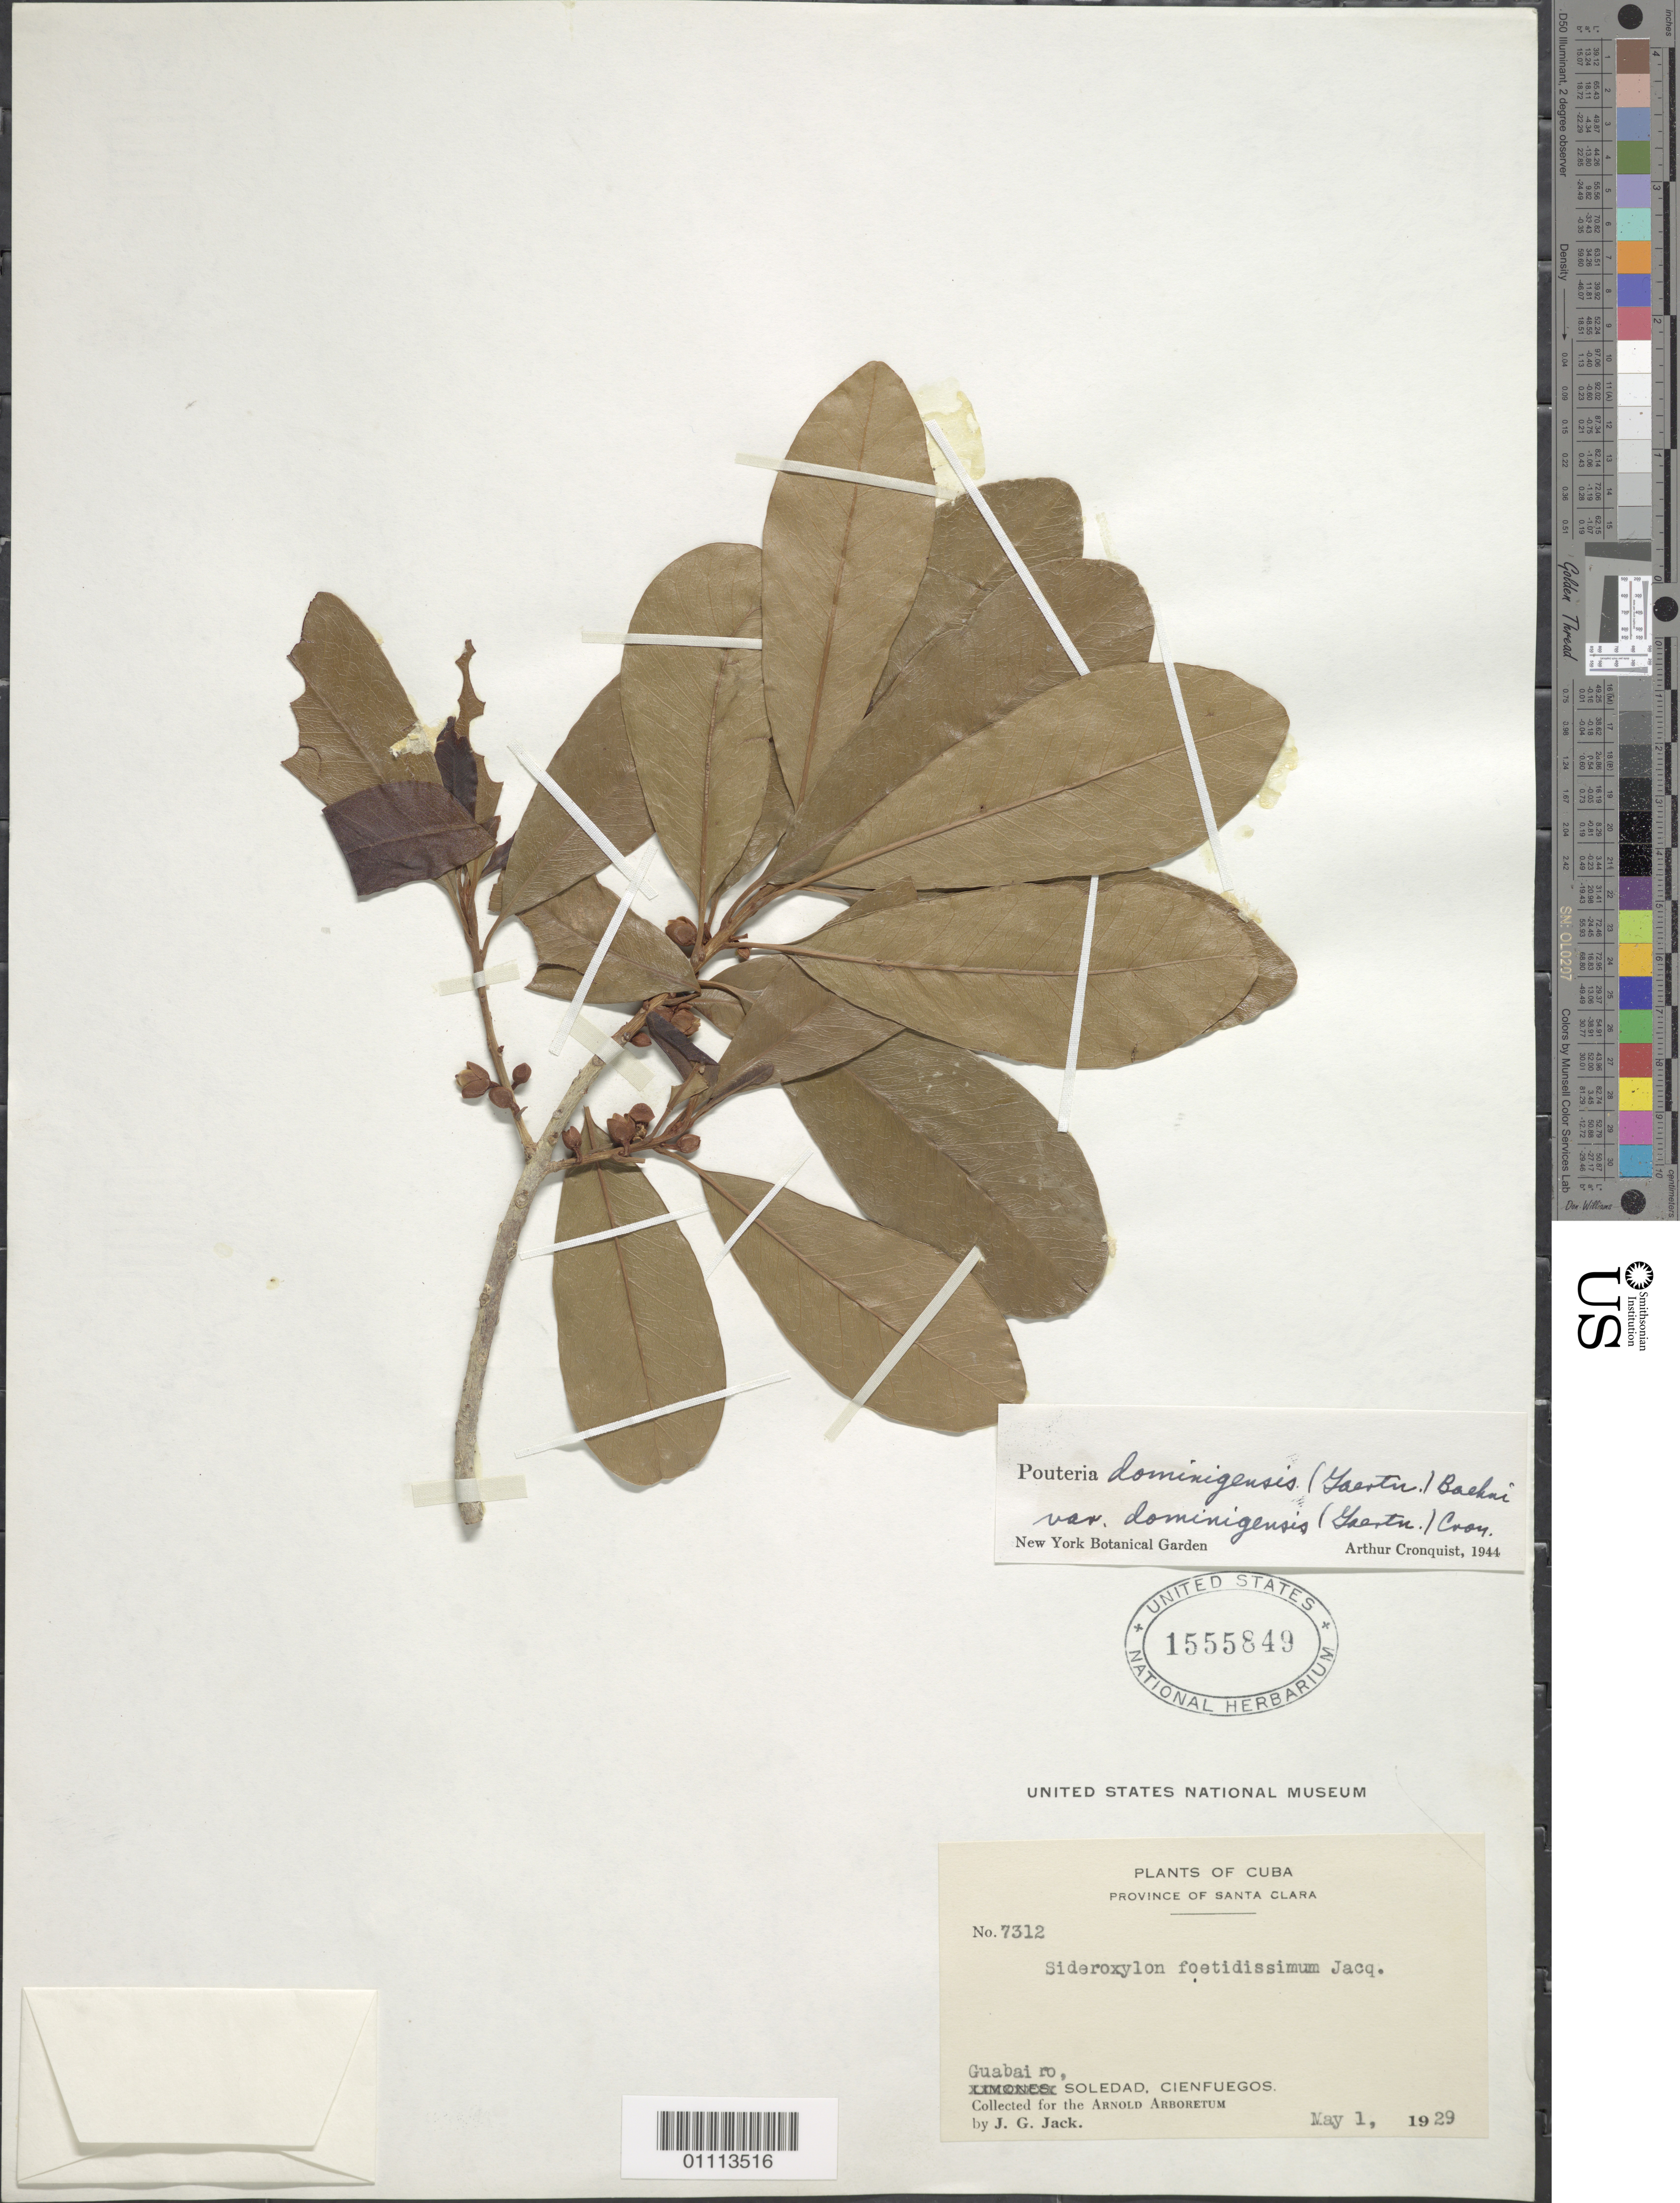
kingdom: Plantae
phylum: Tracheophyta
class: Magnoliopsida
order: Ericales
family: Sapotaceae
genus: Pouteria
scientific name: Pouteria domingensis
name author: (C.F. Gaertn.) Baehni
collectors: J. G. Jack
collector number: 7312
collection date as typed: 01 May 1929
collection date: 1929-05-01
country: Cuba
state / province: Cienfuegos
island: Cuba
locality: Guabairo, Soledad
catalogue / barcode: US 1555849